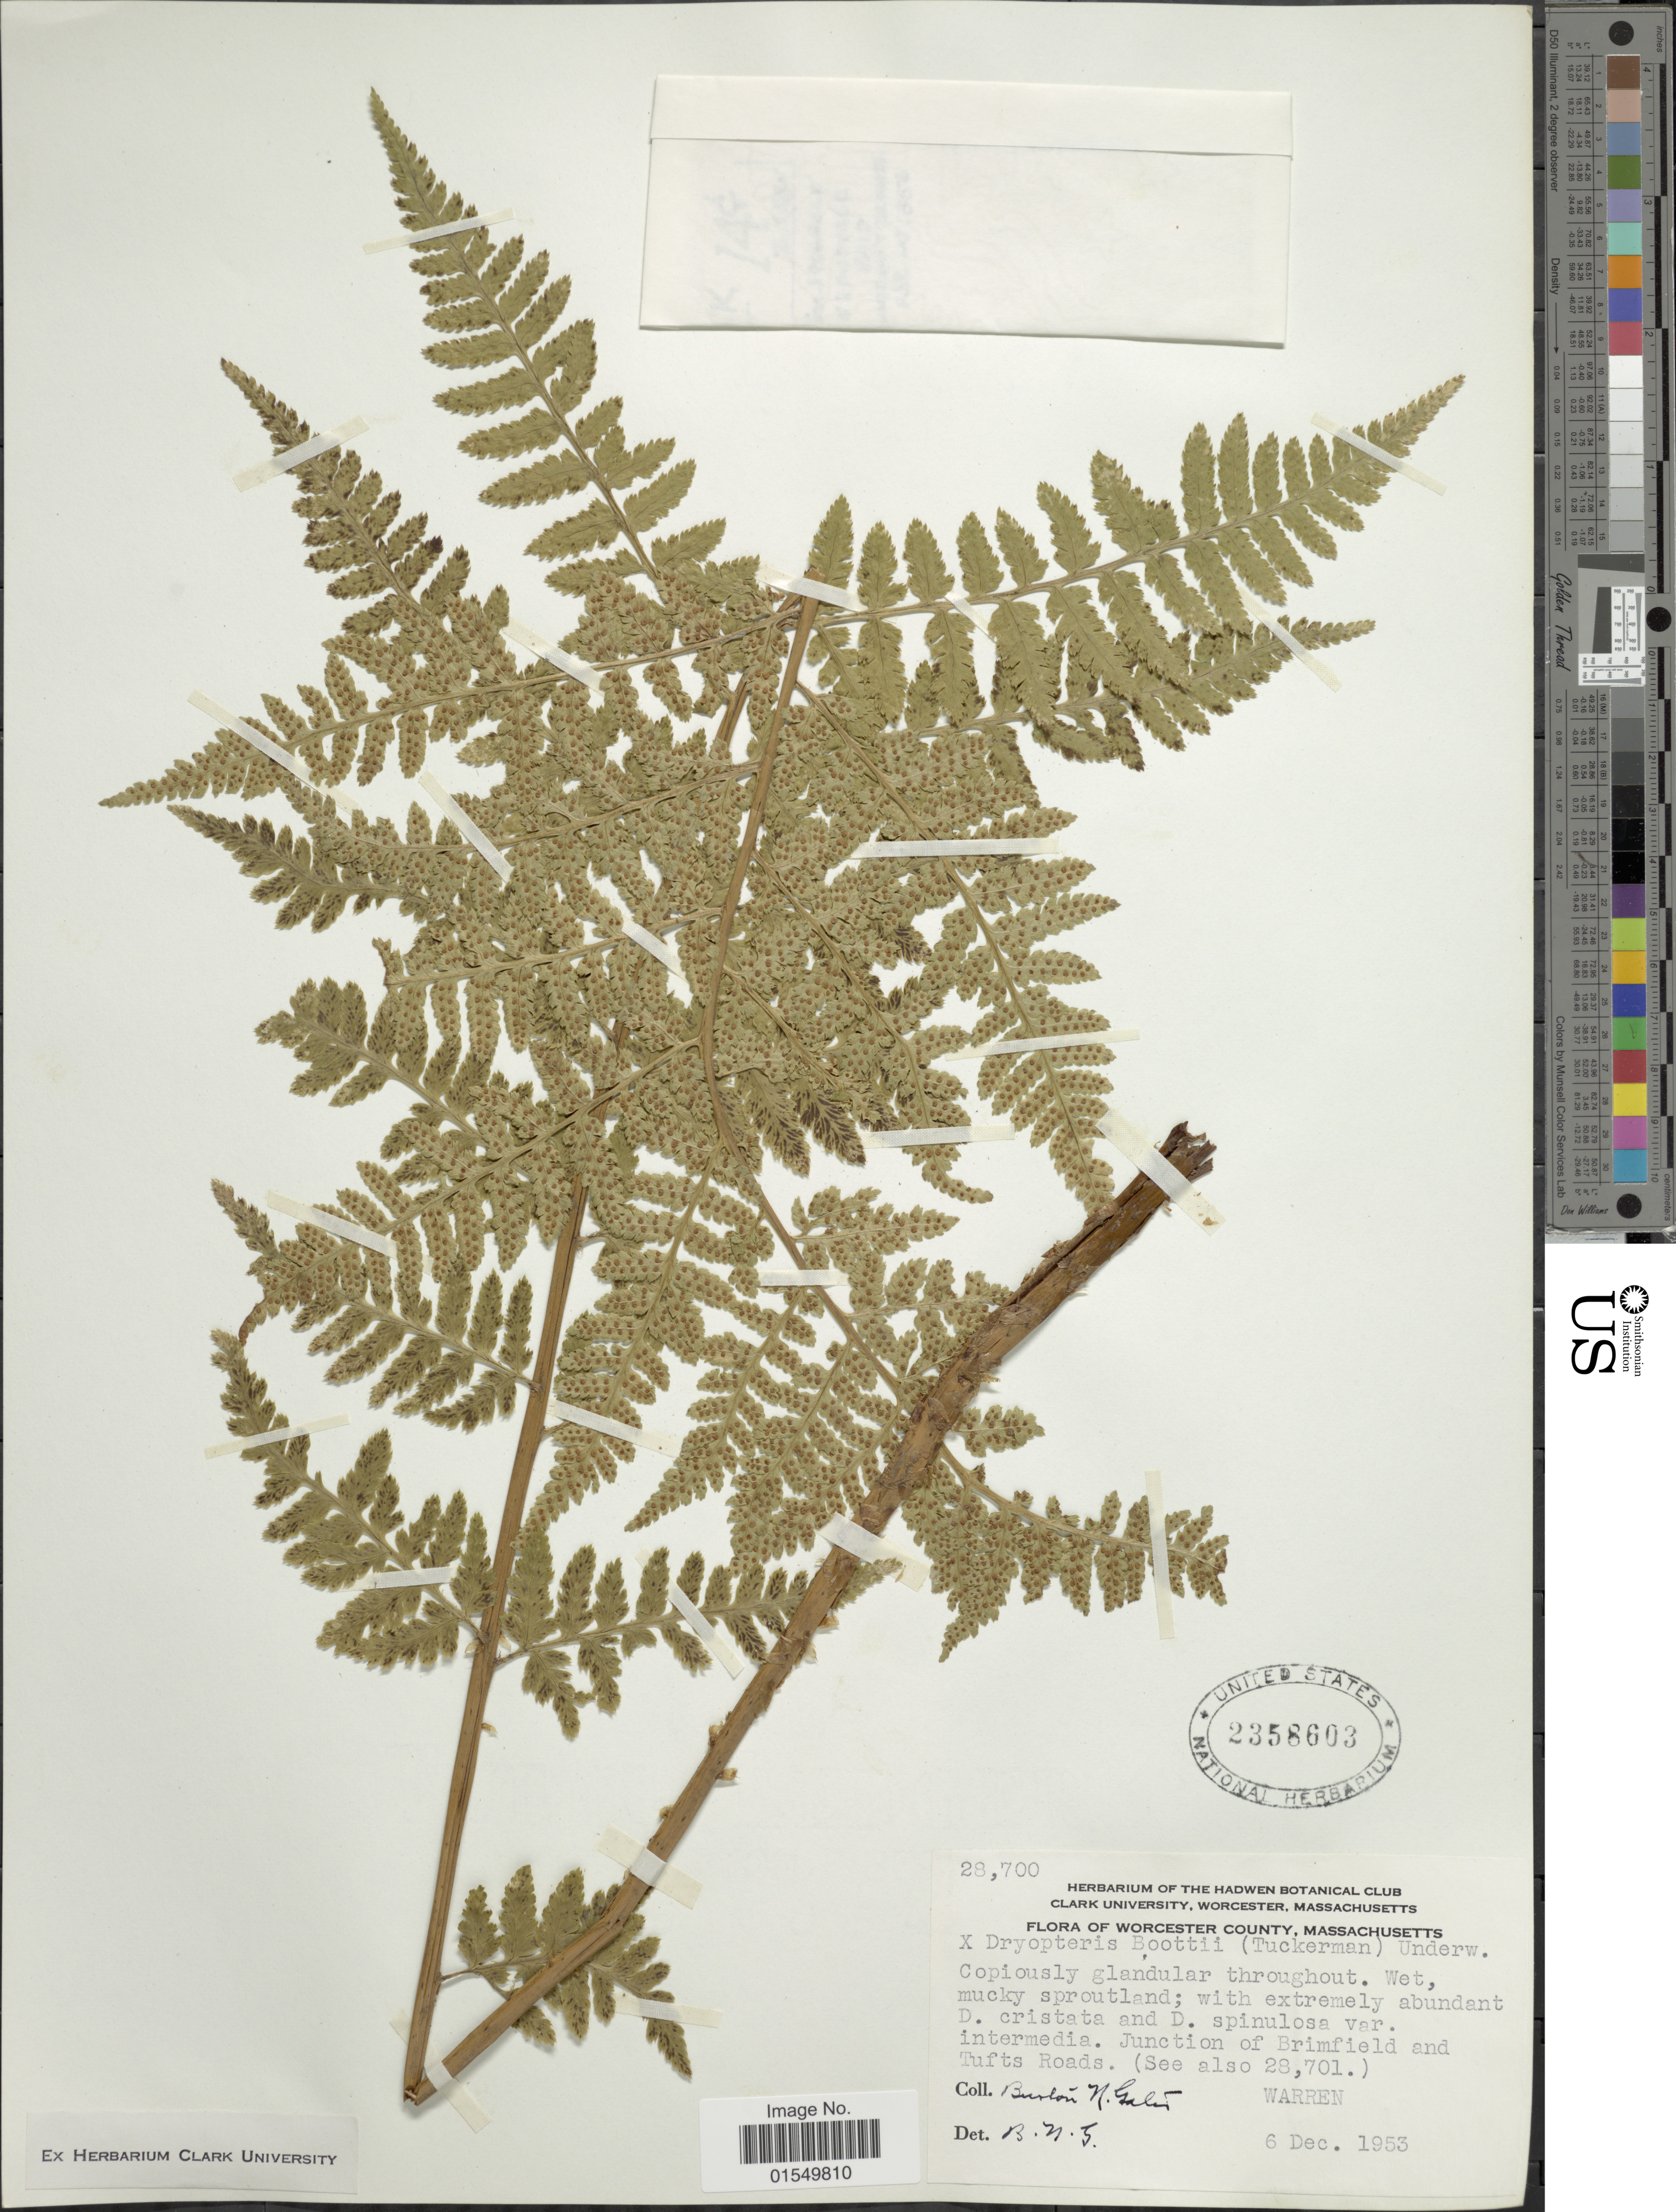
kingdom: Plantae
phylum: Tracheophyta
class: Polypodiopsida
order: Polypodiales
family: Dryopteridaceae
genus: Dryopteris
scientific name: Dryopteris x boottii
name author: Underw.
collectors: B. N. Gates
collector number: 28700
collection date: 1953-12-06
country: United States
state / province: Massachusetts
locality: Worcester County, Junction of Brimfield and Tufts Roads, Warren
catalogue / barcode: US 2358603